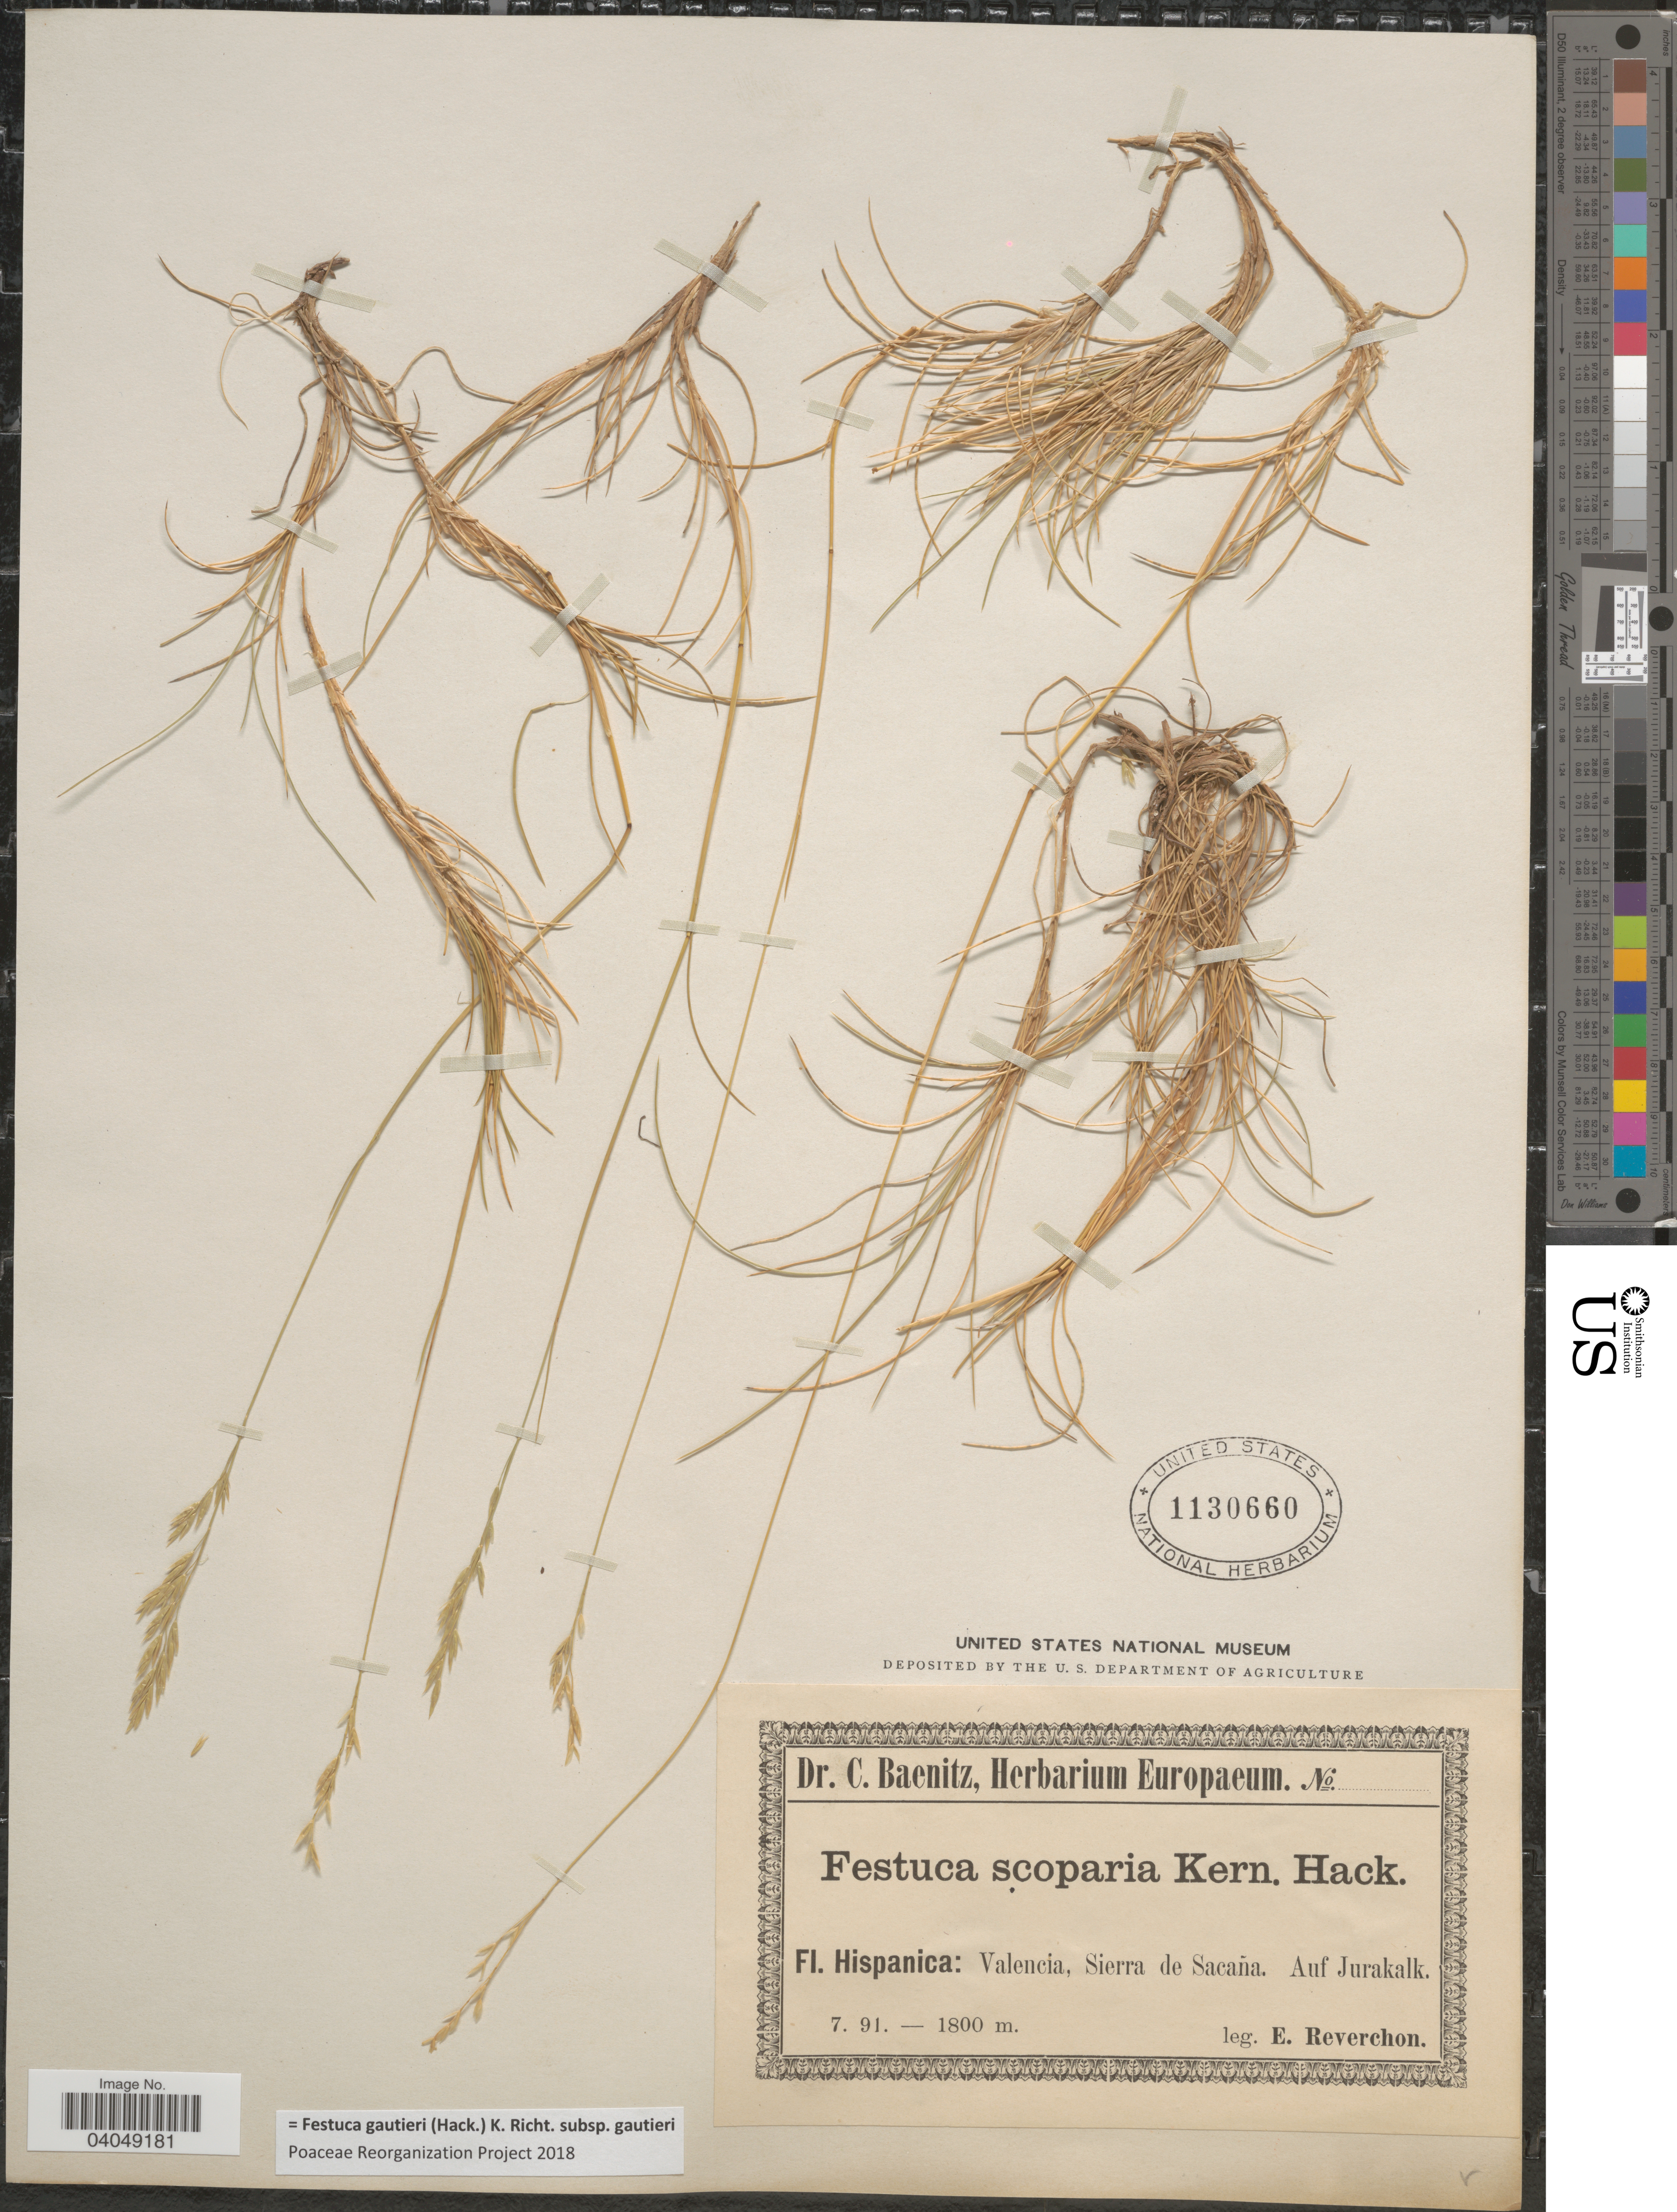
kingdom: Plantae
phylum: Tracheophyta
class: Liliopsida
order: Poales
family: Poaceae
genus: Festuca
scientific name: Festuca gautieri subsp. gautieri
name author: (Hack.) K. Richt.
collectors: E. Reverchon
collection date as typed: Transcribed d/m/y: /7/91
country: Spain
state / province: Valenciana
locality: Hispanica: Valencia, Sierra de Sacaña. Auf Jurakalk.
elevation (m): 1800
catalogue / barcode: US 1130660